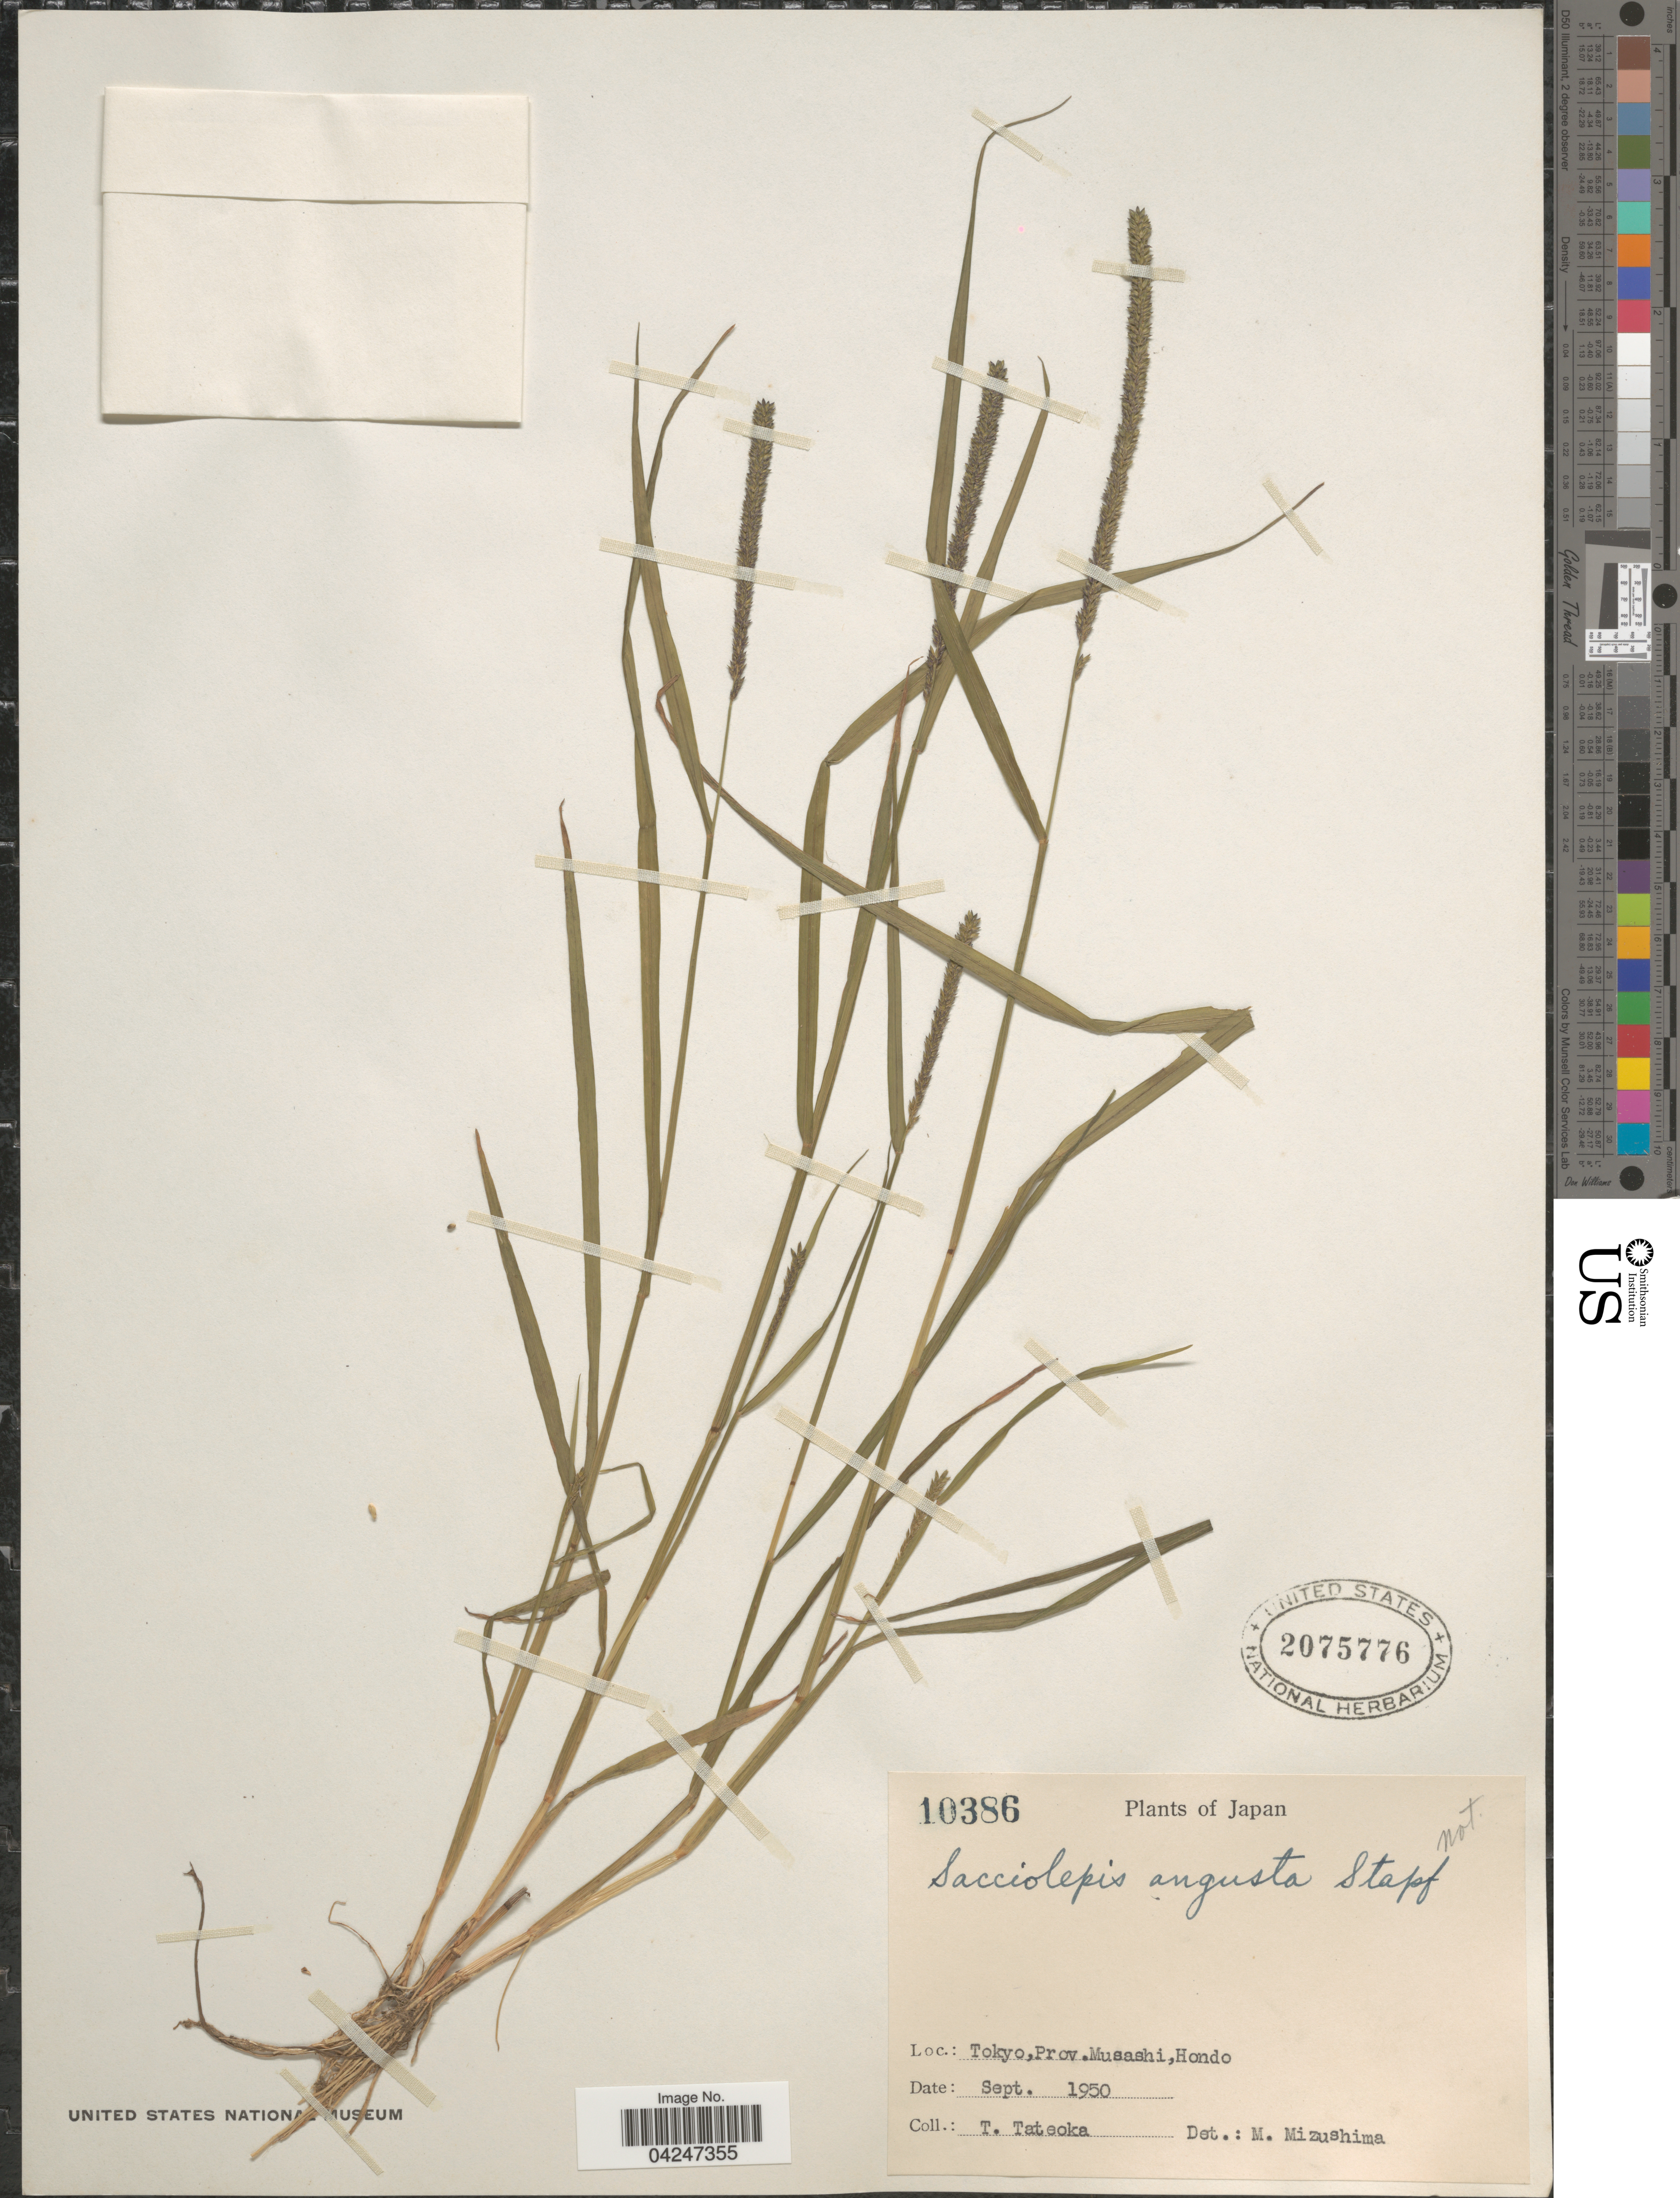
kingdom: Plantae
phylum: Tracheophyta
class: Liliopsida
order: Poales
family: Poaceae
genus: Sacciolepis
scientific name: Sacciolepis indica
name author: (L.) Chase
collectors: T. Tateoka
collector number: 10386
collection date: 1950-09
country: Japan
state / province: Tokyo, Federal City of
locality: Prov. Musashi, Hondo.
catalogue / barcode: US 2075776